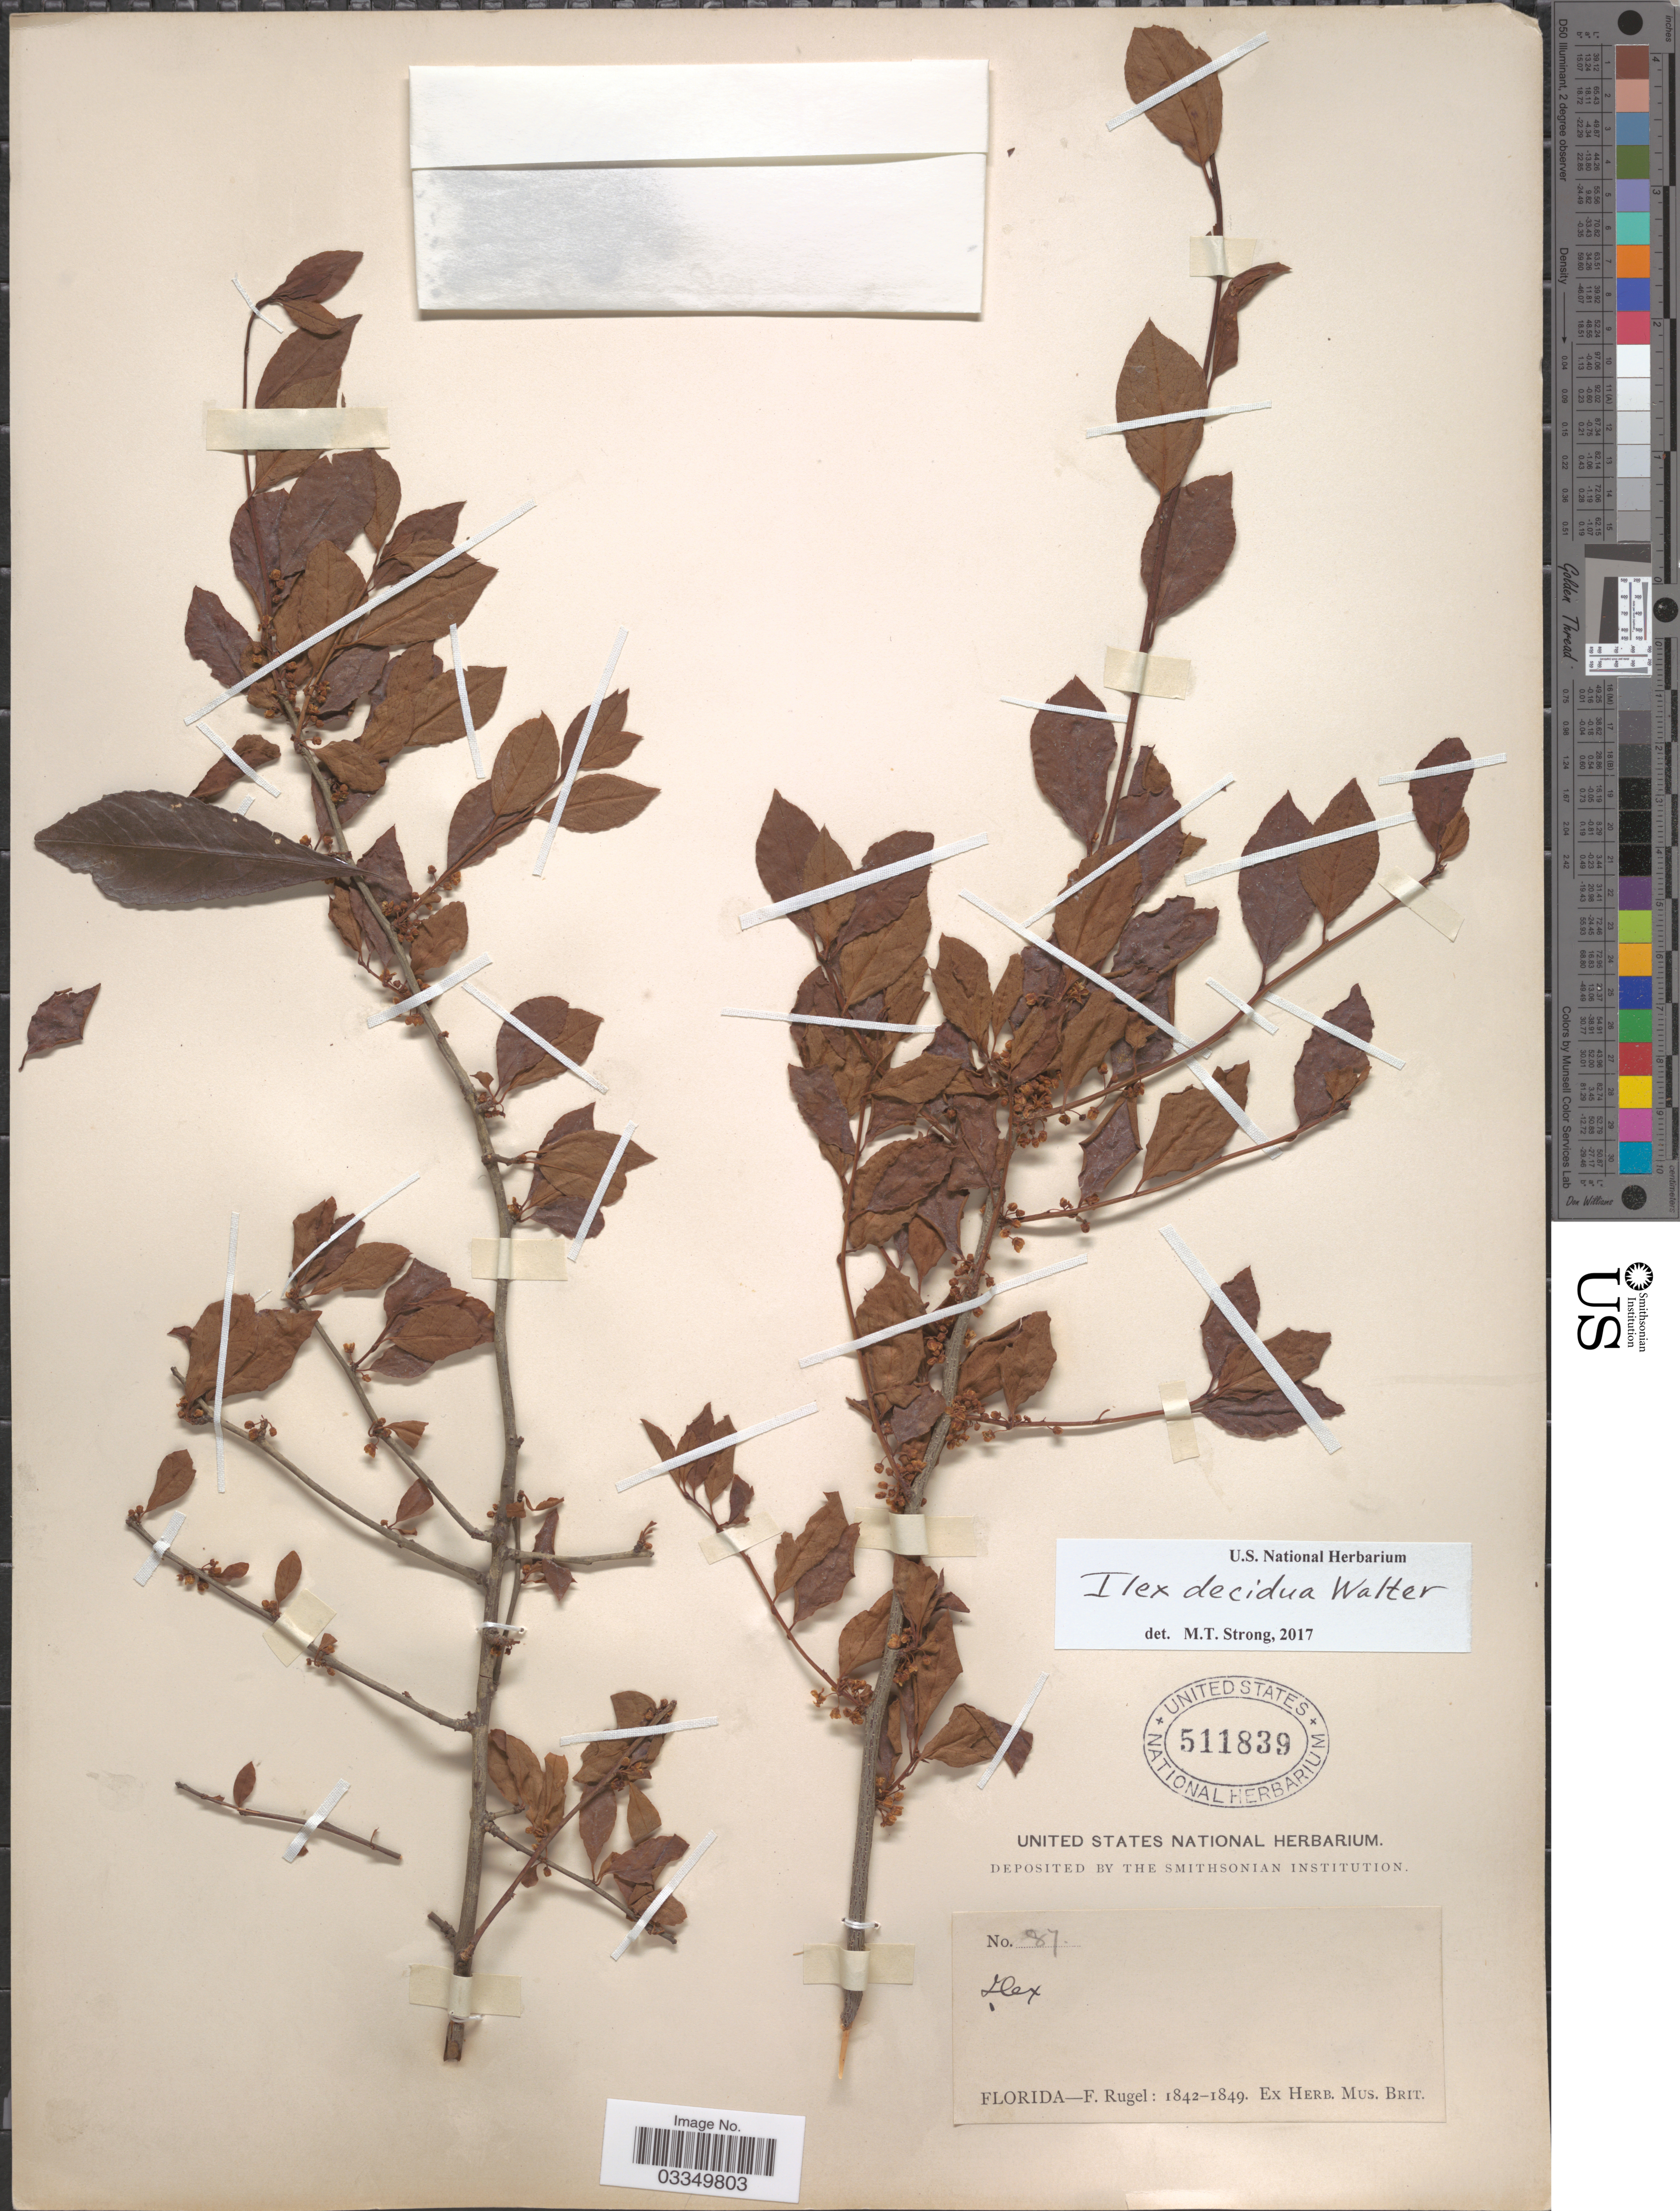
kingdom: Plantae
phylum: Tracheophyta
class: Magnoliopsida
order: Aquifoliales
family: Aquifoliaceae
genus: Ilex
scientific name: Ilex decidua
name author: Walter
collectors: F. Rugel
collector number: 87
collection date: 1842/1849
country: United States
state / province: Florida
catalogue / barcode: US 511839